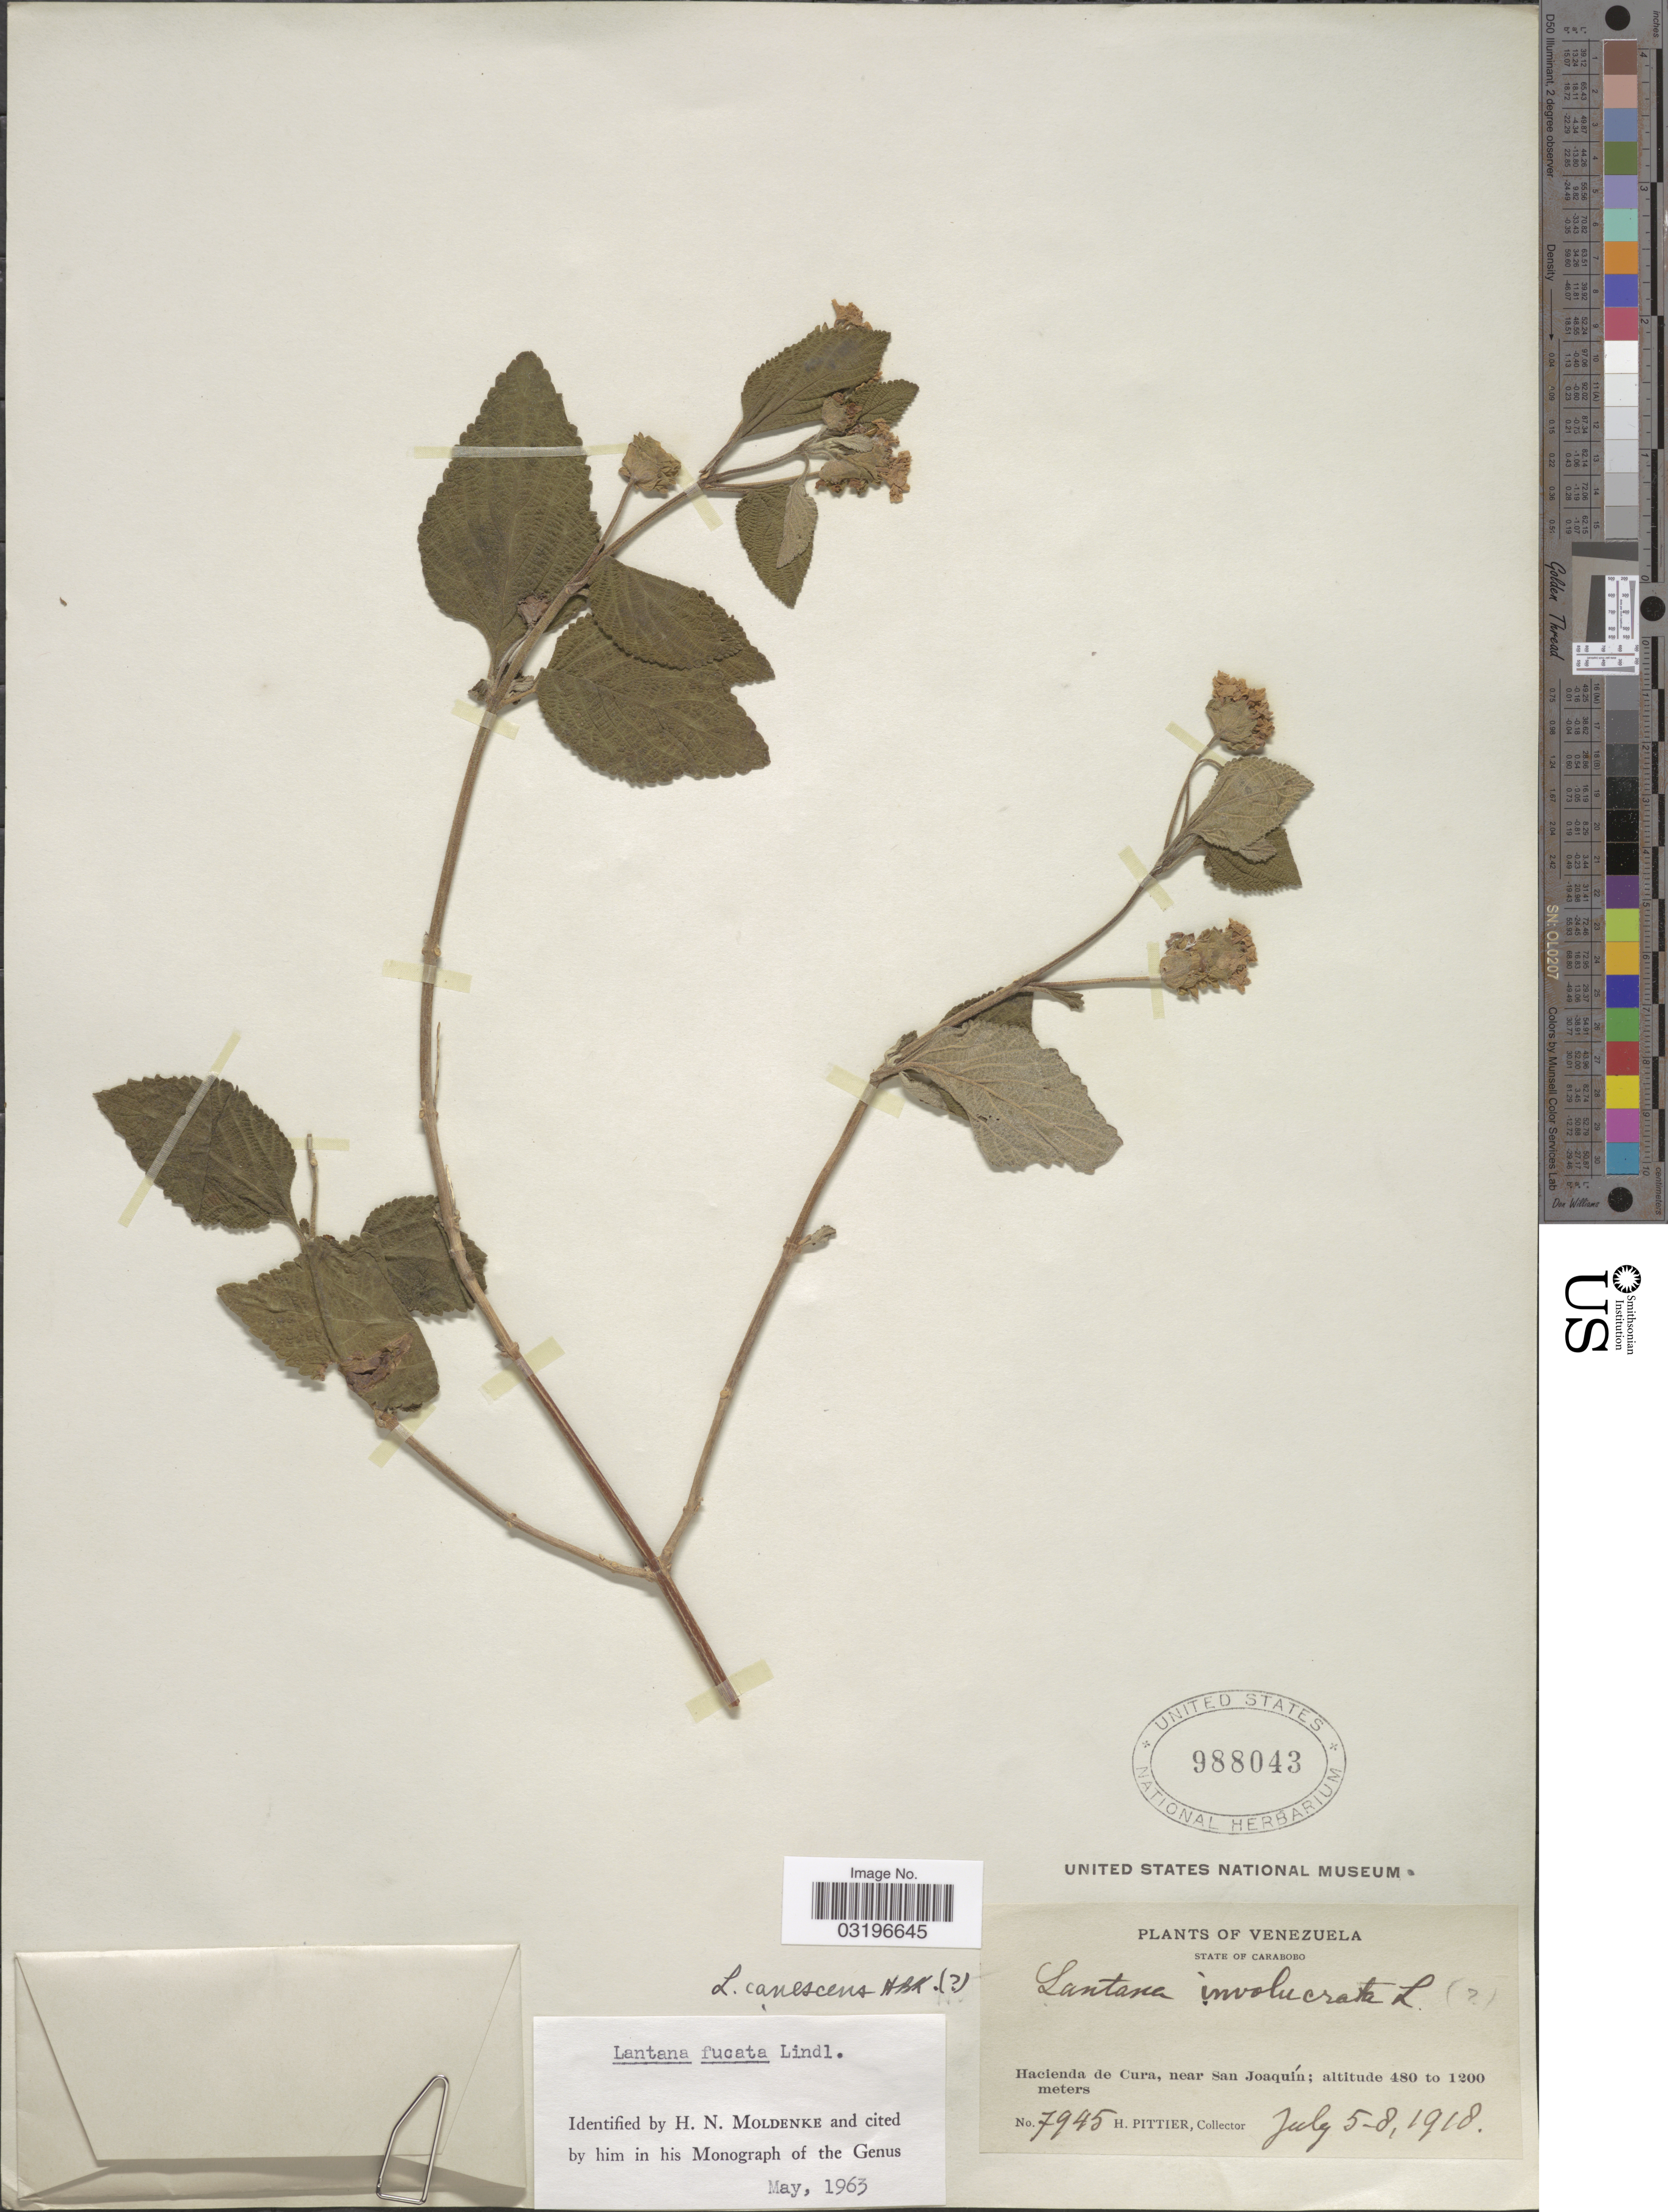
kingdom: Plantae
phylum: Tracheophyta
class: Magnoliopsida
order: Lamiales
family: Verbenaceae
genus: Lantana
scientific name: Lantana fucata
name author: Lindl.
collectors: H. F. Pittier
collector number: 7945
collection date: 1918-07-05/1918-07-08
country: Venezuela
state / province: Carabobo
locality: Hacienda de Cura, near San Joaquín.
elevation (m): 480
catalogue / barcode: US 988043